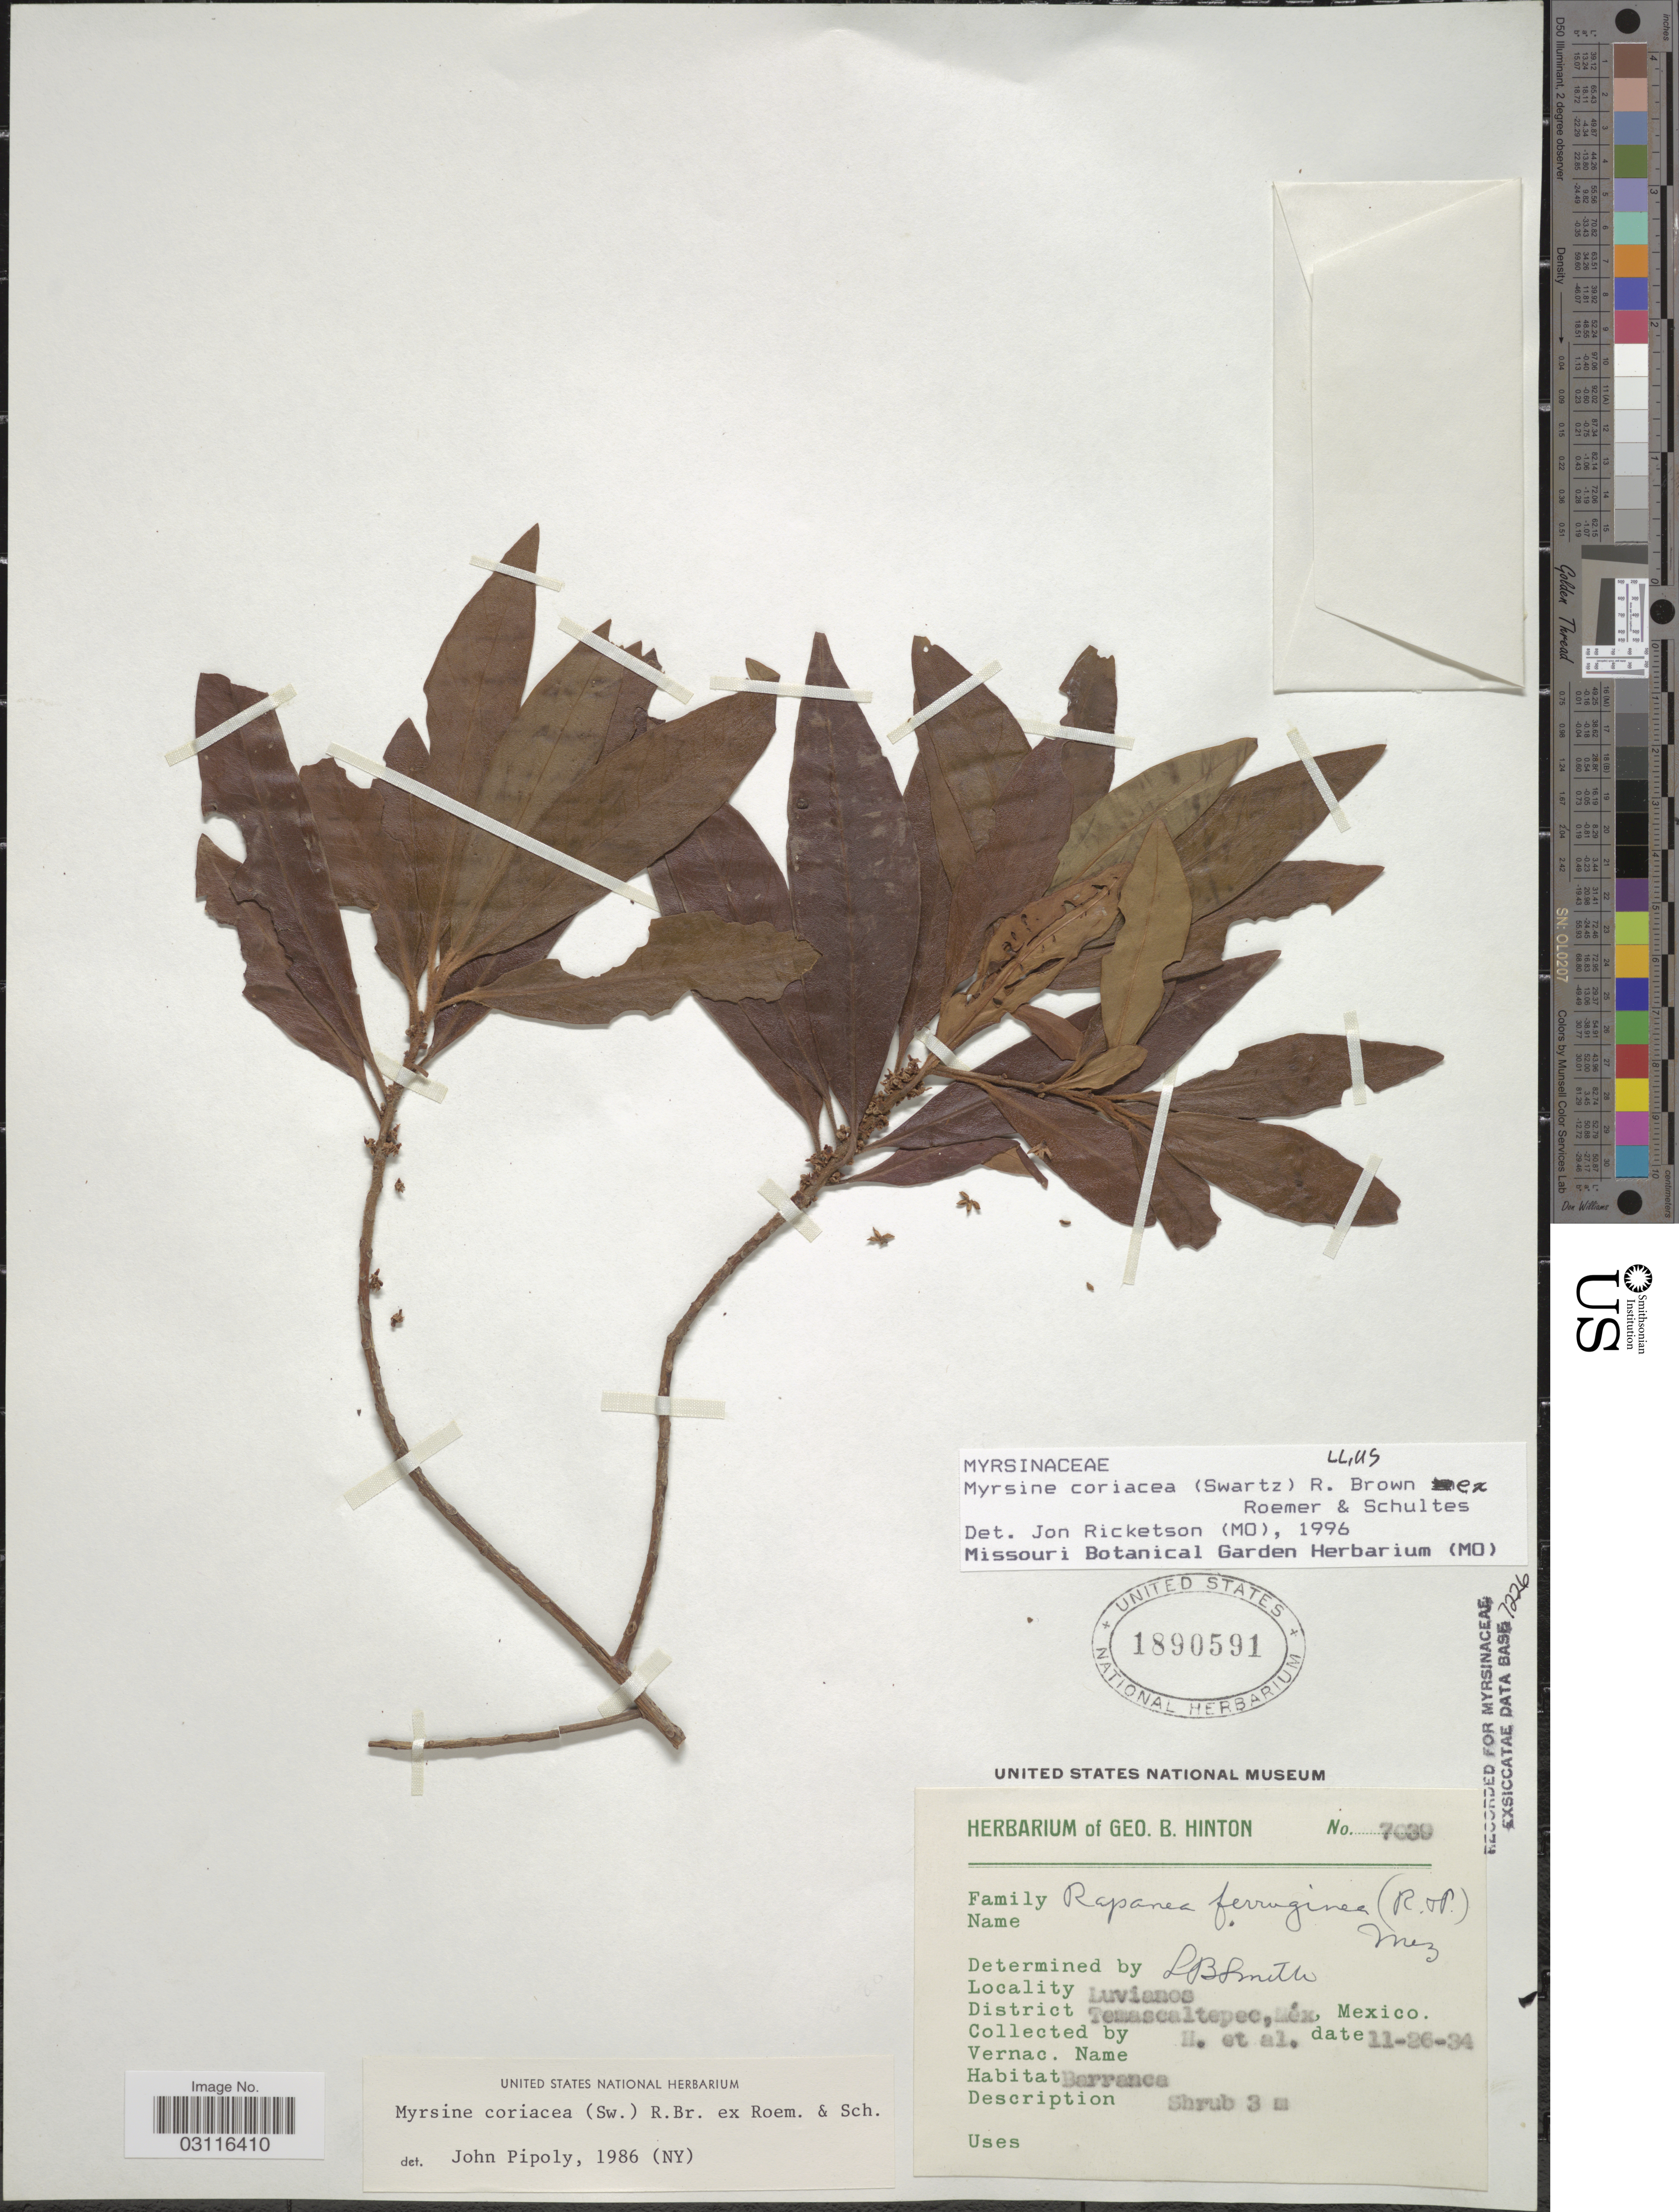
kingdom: Plantae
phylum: Tracheophyta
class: Magnoliopsida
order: Ericales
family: Primulaceae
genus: Myrsine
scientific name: Myrsine coriacea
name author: (Sw.) R. Br. ex Roem. & Schult.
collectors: G. B. Hinton & et al.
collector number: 7039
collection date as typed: Transcribed d/m/y: 26/11/34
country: Mexico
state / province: México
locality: Luvianos. District Temascaltepec, Méx.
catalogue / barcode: US 1890591